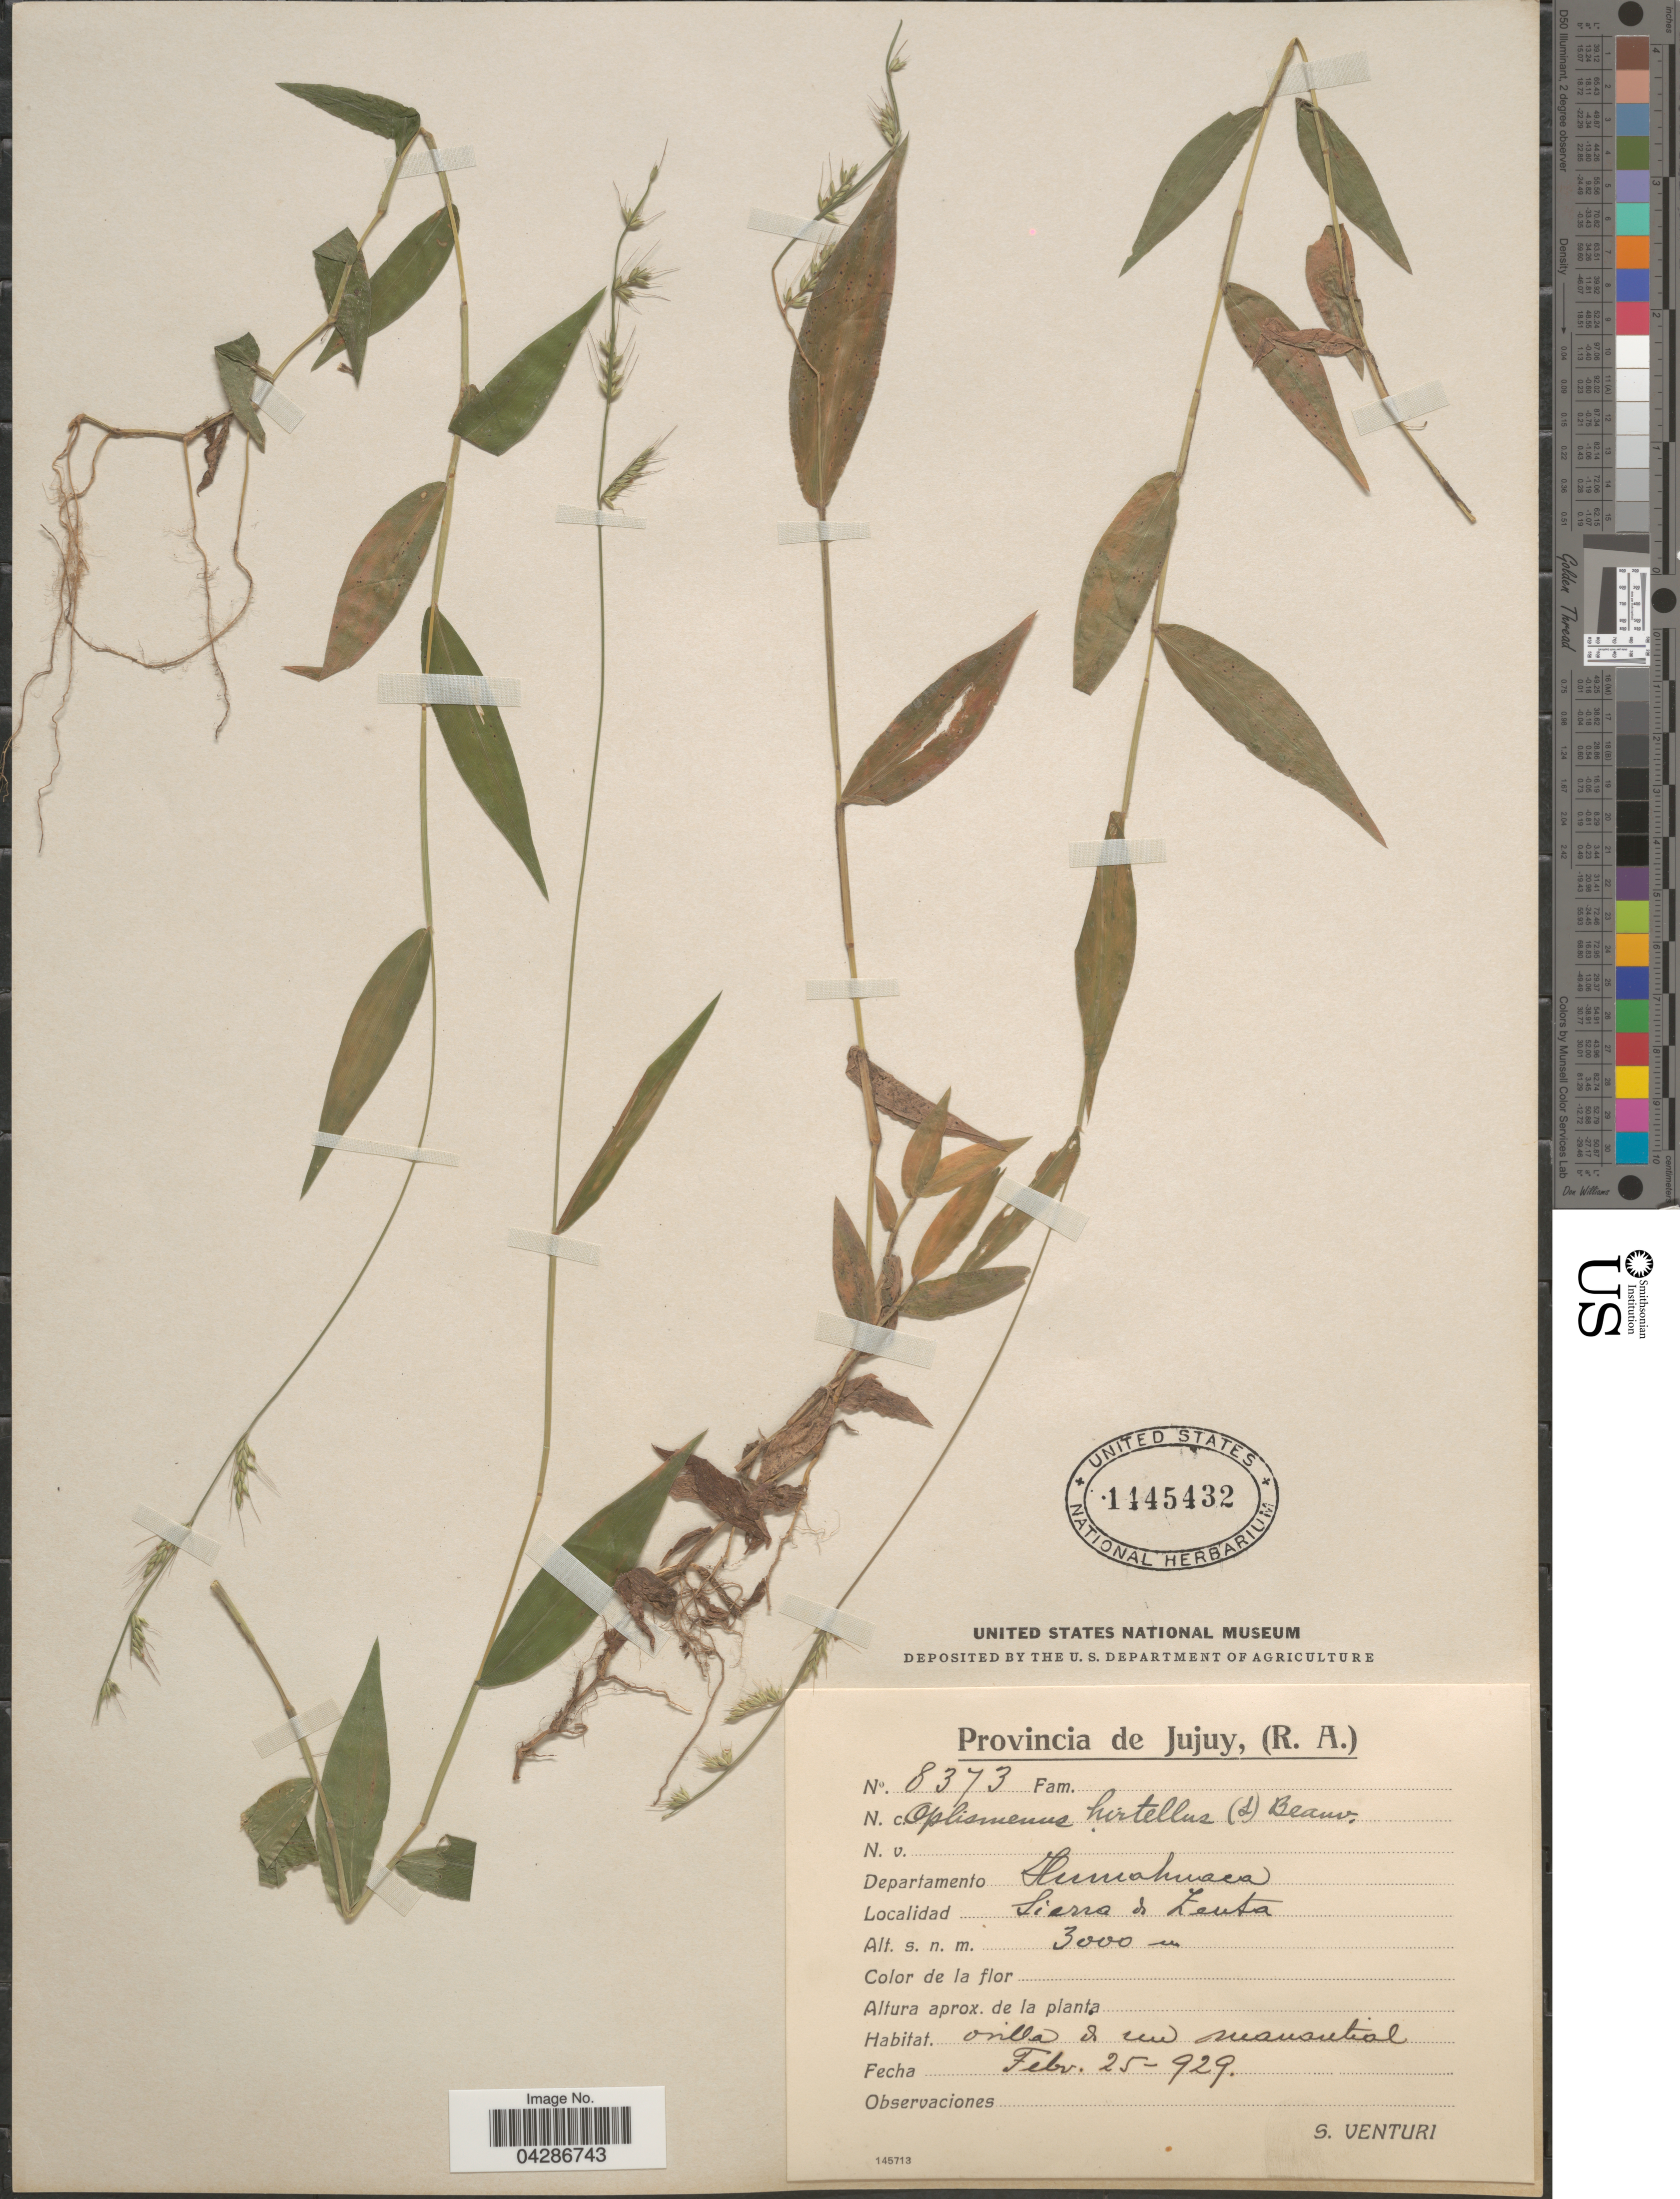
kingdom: Plantae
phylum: Tracheophyta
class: Liliopsida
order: Poales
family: Poaceae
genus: Oplismenus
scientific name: Oplismenus hirtellus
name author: (L.) P. Beauv.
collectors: S. Venturi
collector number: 8373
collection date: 1929-02-25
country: Argentina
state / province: Jujuy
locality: Departamento Humahuaca. Sierra de Zenta.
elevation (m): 3000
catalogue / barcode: US 1445432